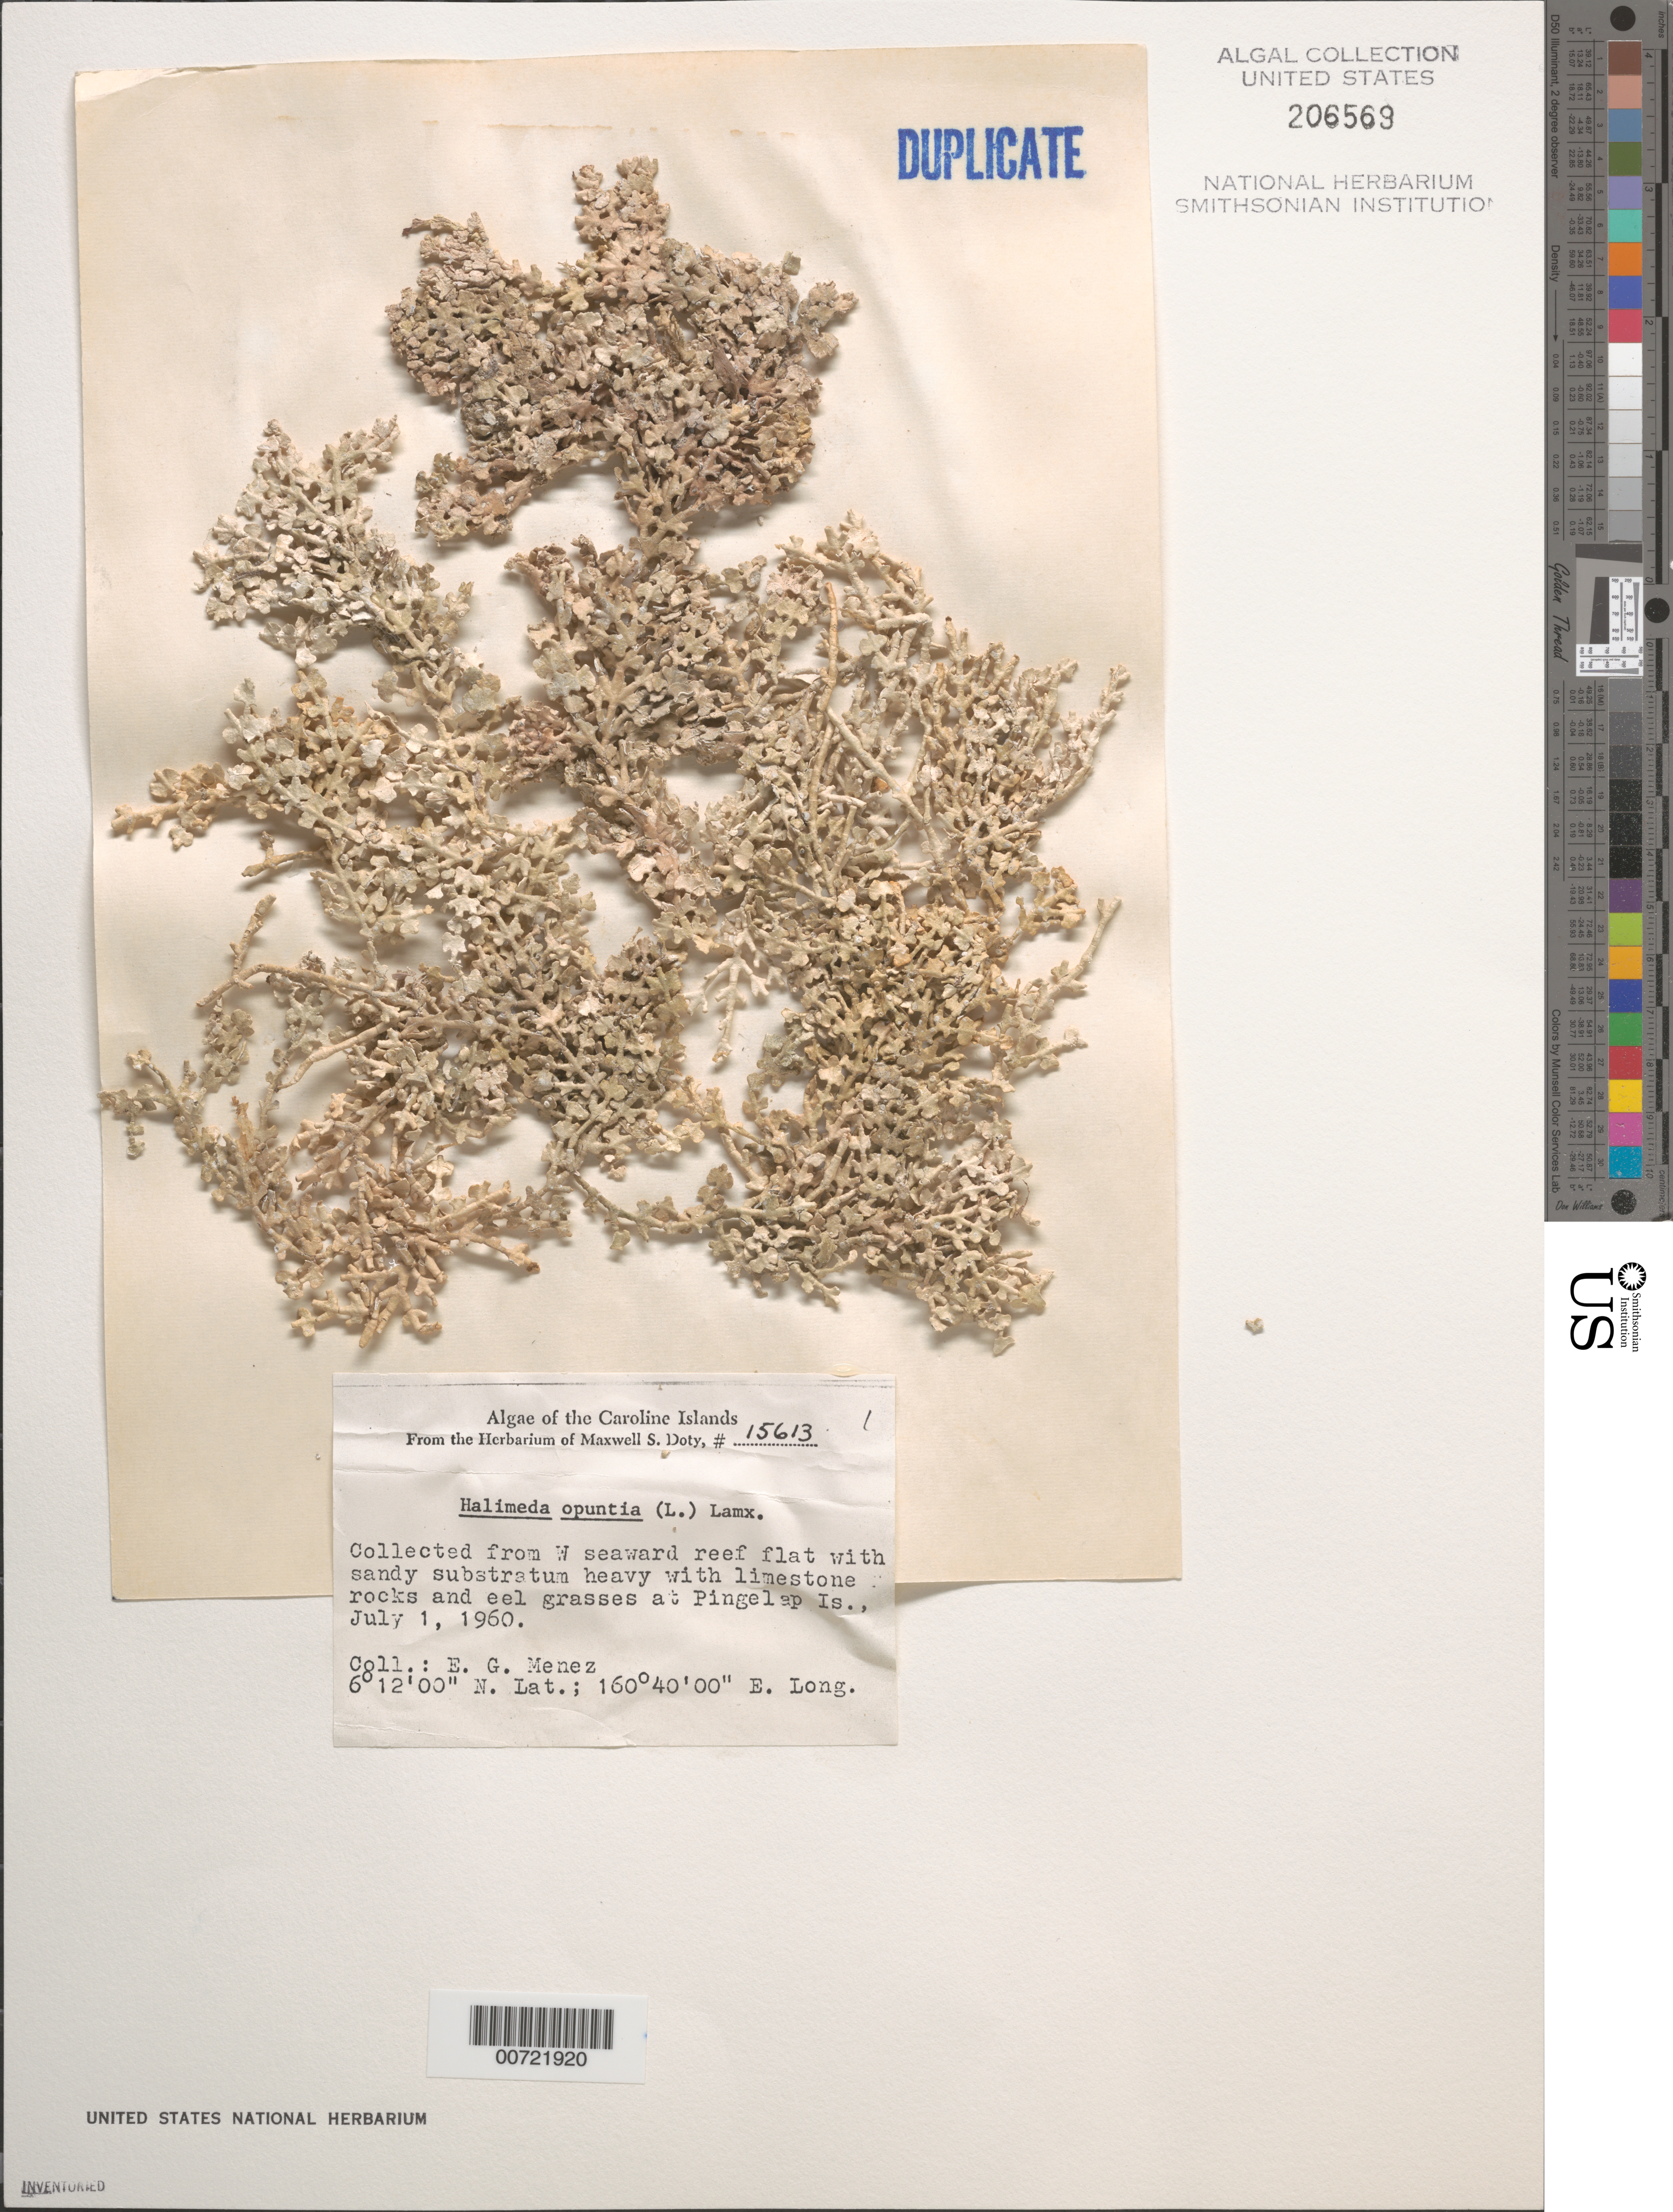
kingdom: Plantae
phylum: Chlorophyta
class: Ulvophyceae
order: Bryopsidales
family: Halimedaceae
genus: Halimeda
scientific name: Halimeda opuntia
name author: (L.) J.V.Lamouroux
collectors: Meñez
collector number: MSD 15613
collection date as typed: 01 Jul 1960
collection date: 1960-07-01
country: Micronesia, Federated States of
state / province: Pohnpei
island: Pingelap Atoll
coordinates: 6 12' 00" N, 160 40' 00" E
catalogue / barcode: US 206569